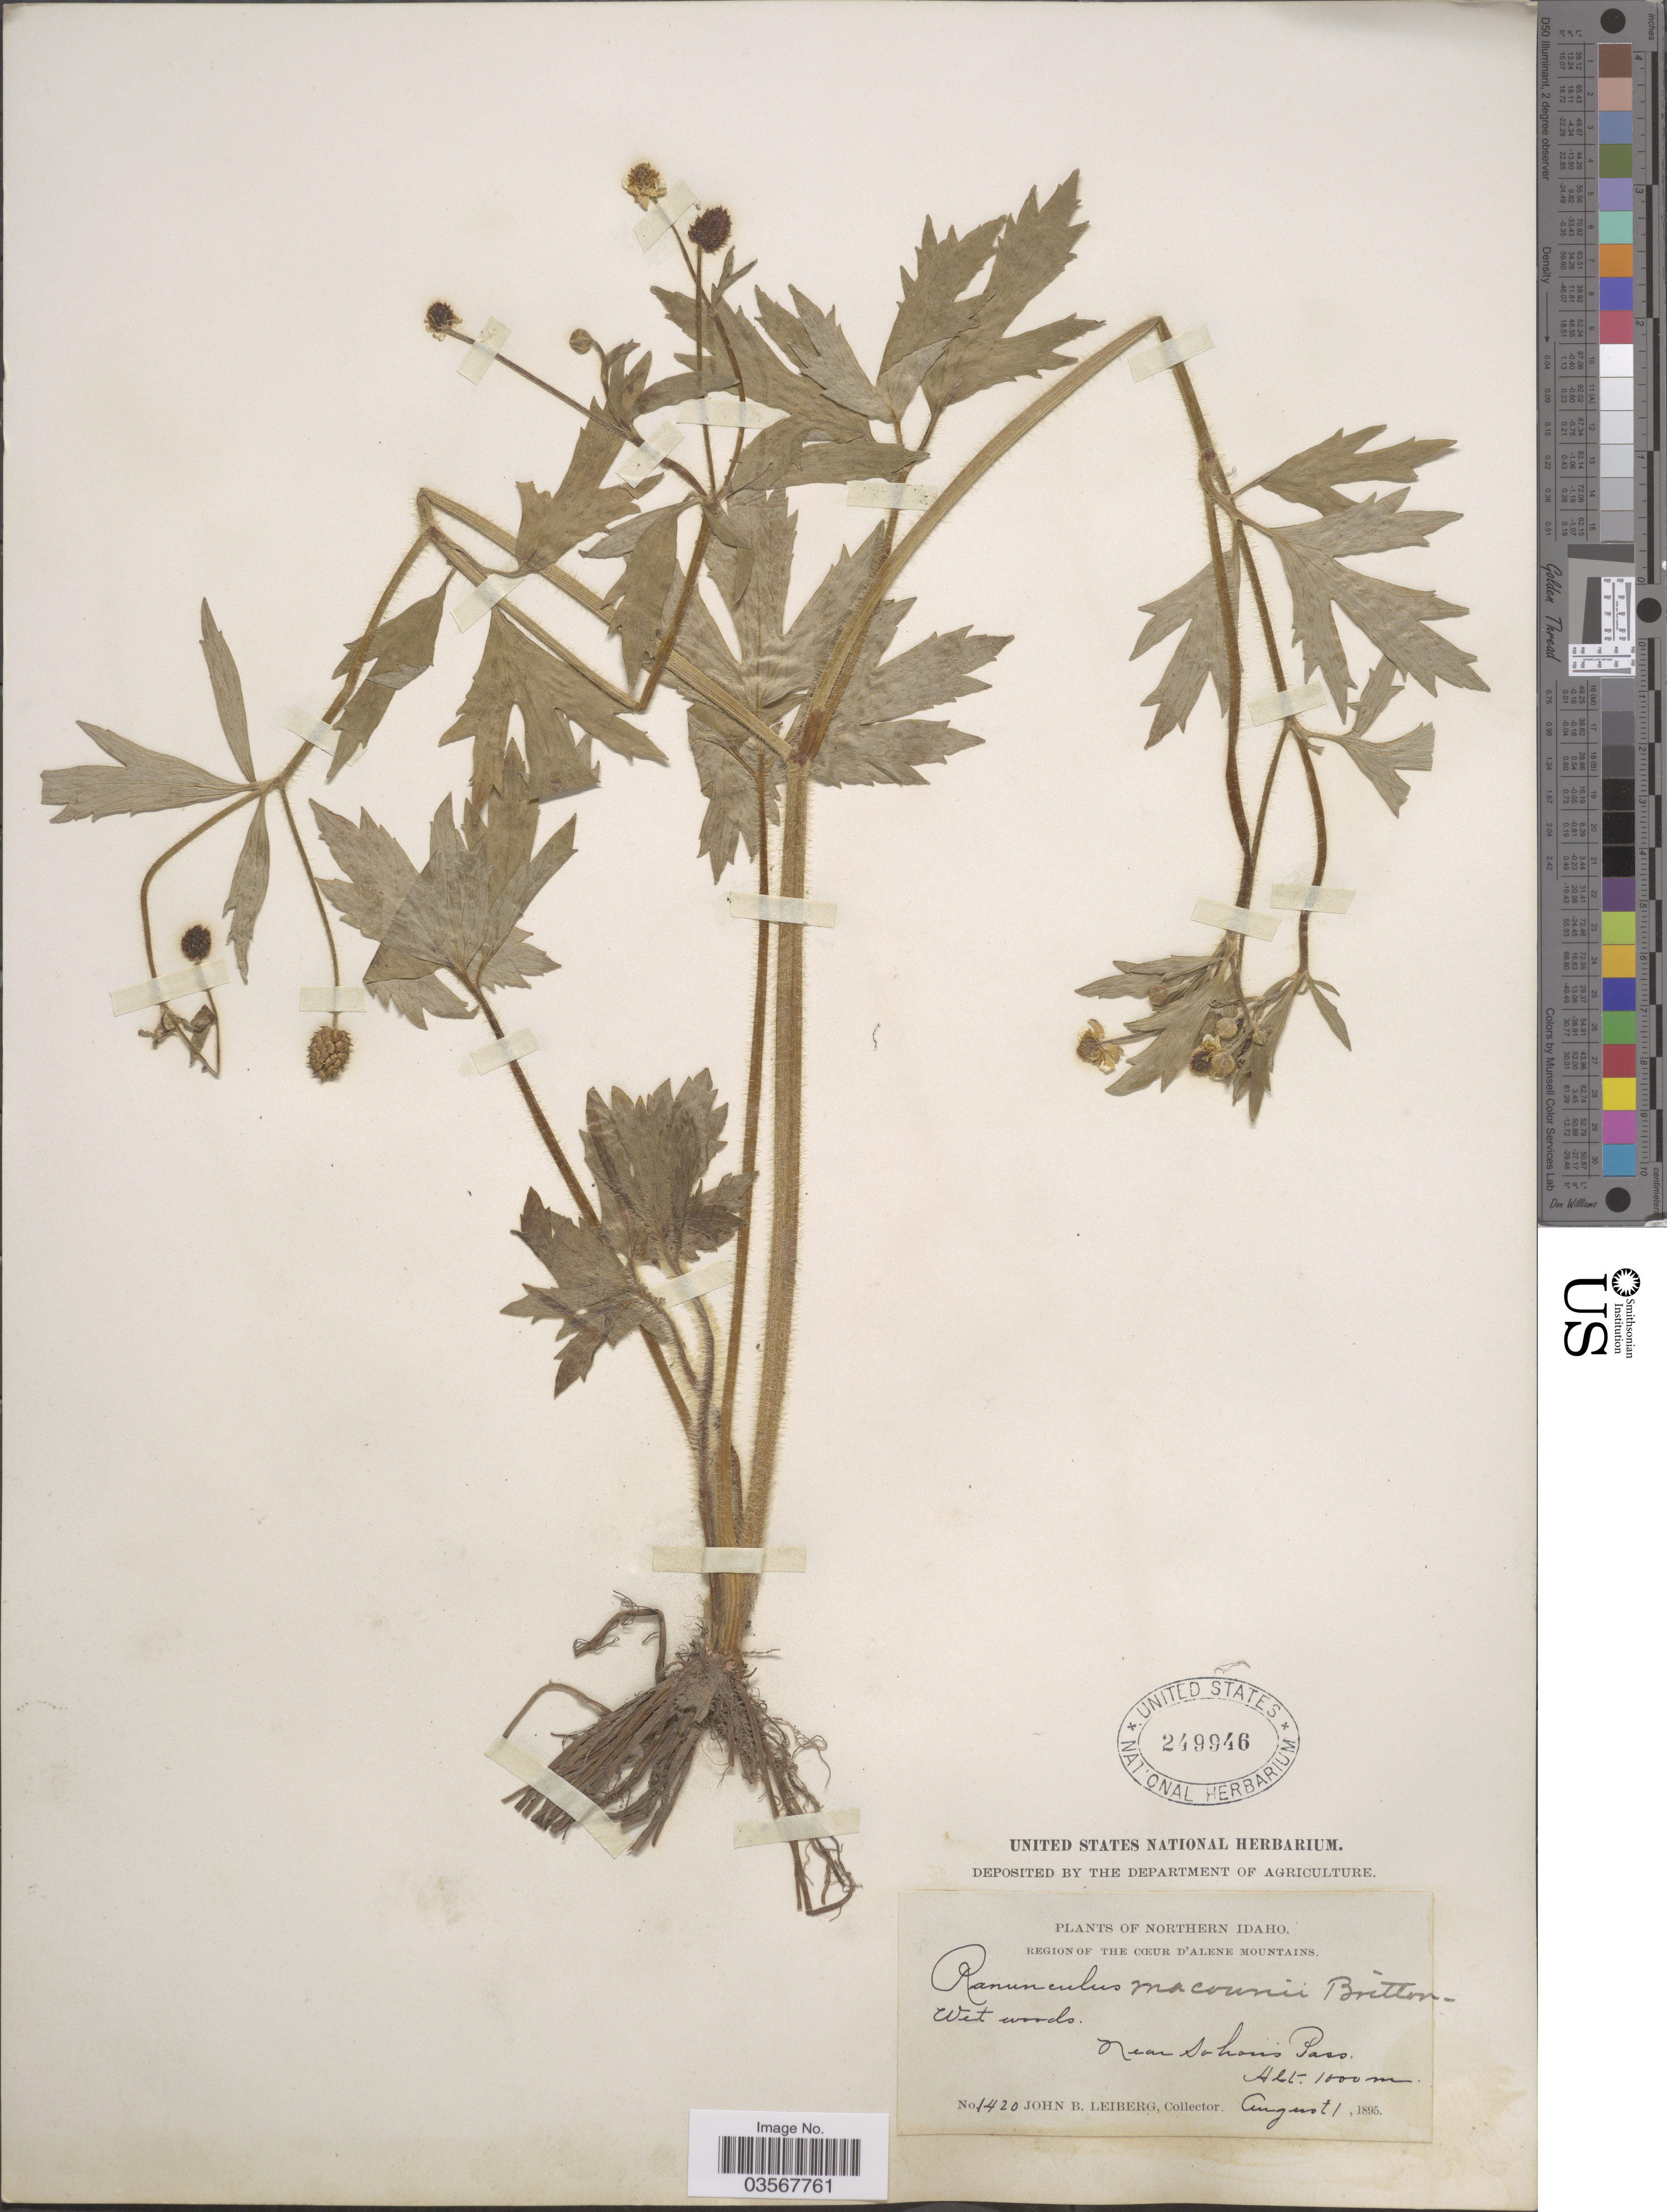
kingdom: Plantae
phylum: Tracheophyta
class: Magnoliopsida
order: Ranunculales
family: Ranunculaceae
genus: Ranunculus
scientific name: Ranunculus macounii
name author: Britton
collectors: J. B. Leiberg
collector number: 1420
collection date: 1895-08-01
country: United States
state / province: Idaho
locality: Northern Idaho, Region of the Cœur d'Alene Mountains. Near Sohon's Pass.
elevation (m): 1000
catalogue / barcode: US 249946